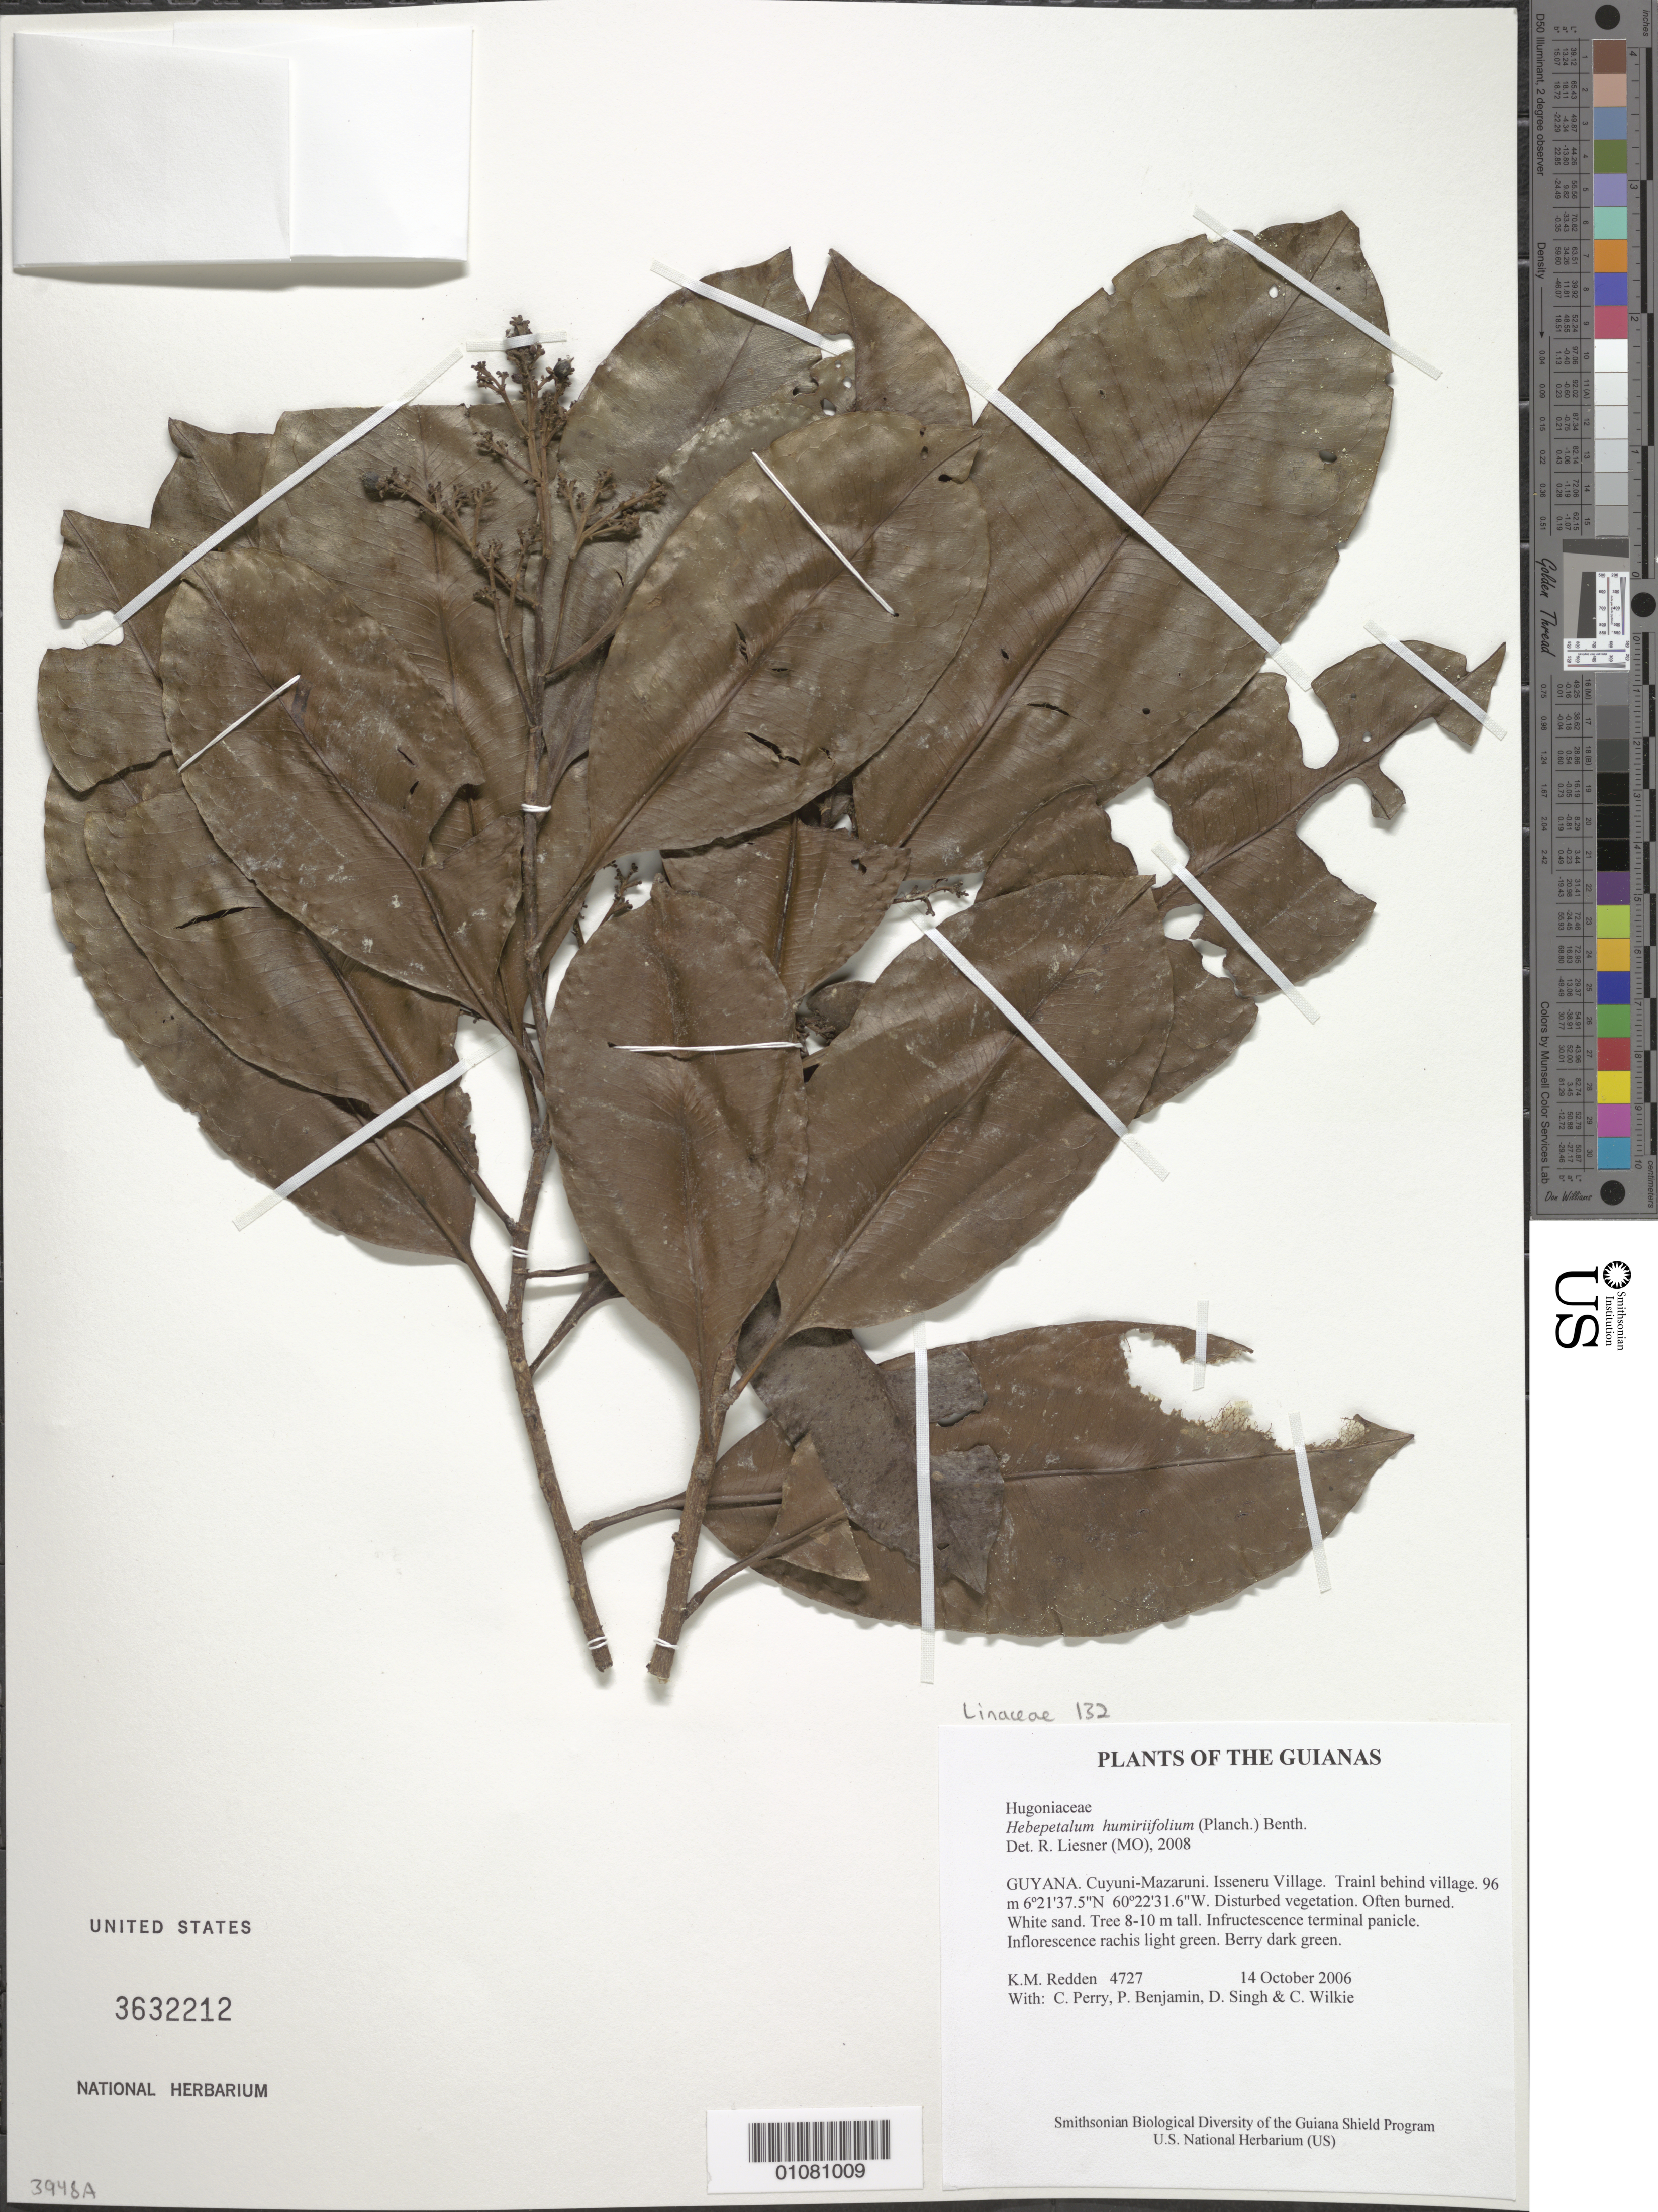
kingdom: Plantae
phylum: Tracheophyta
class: Magnoliopsida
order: Malpighiales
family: Linaceae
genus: Hebepetalum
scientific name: Hebepetalum humiriifolium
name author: (Planch.) Benth.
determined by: Liesner, R. L.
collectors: K. M. Redden, C. Perry, P. Benjamin, D. Singh & C. Wilkie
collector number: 4727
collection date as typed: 14 October 2006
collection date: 2006-10-14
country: Guyana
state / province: Cuyuni-Mazaruni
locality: Isseneru Village. Trail behind village.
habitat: Disturbed vegetation. Often burned. White sand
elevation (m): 96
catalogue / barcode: US 3632212